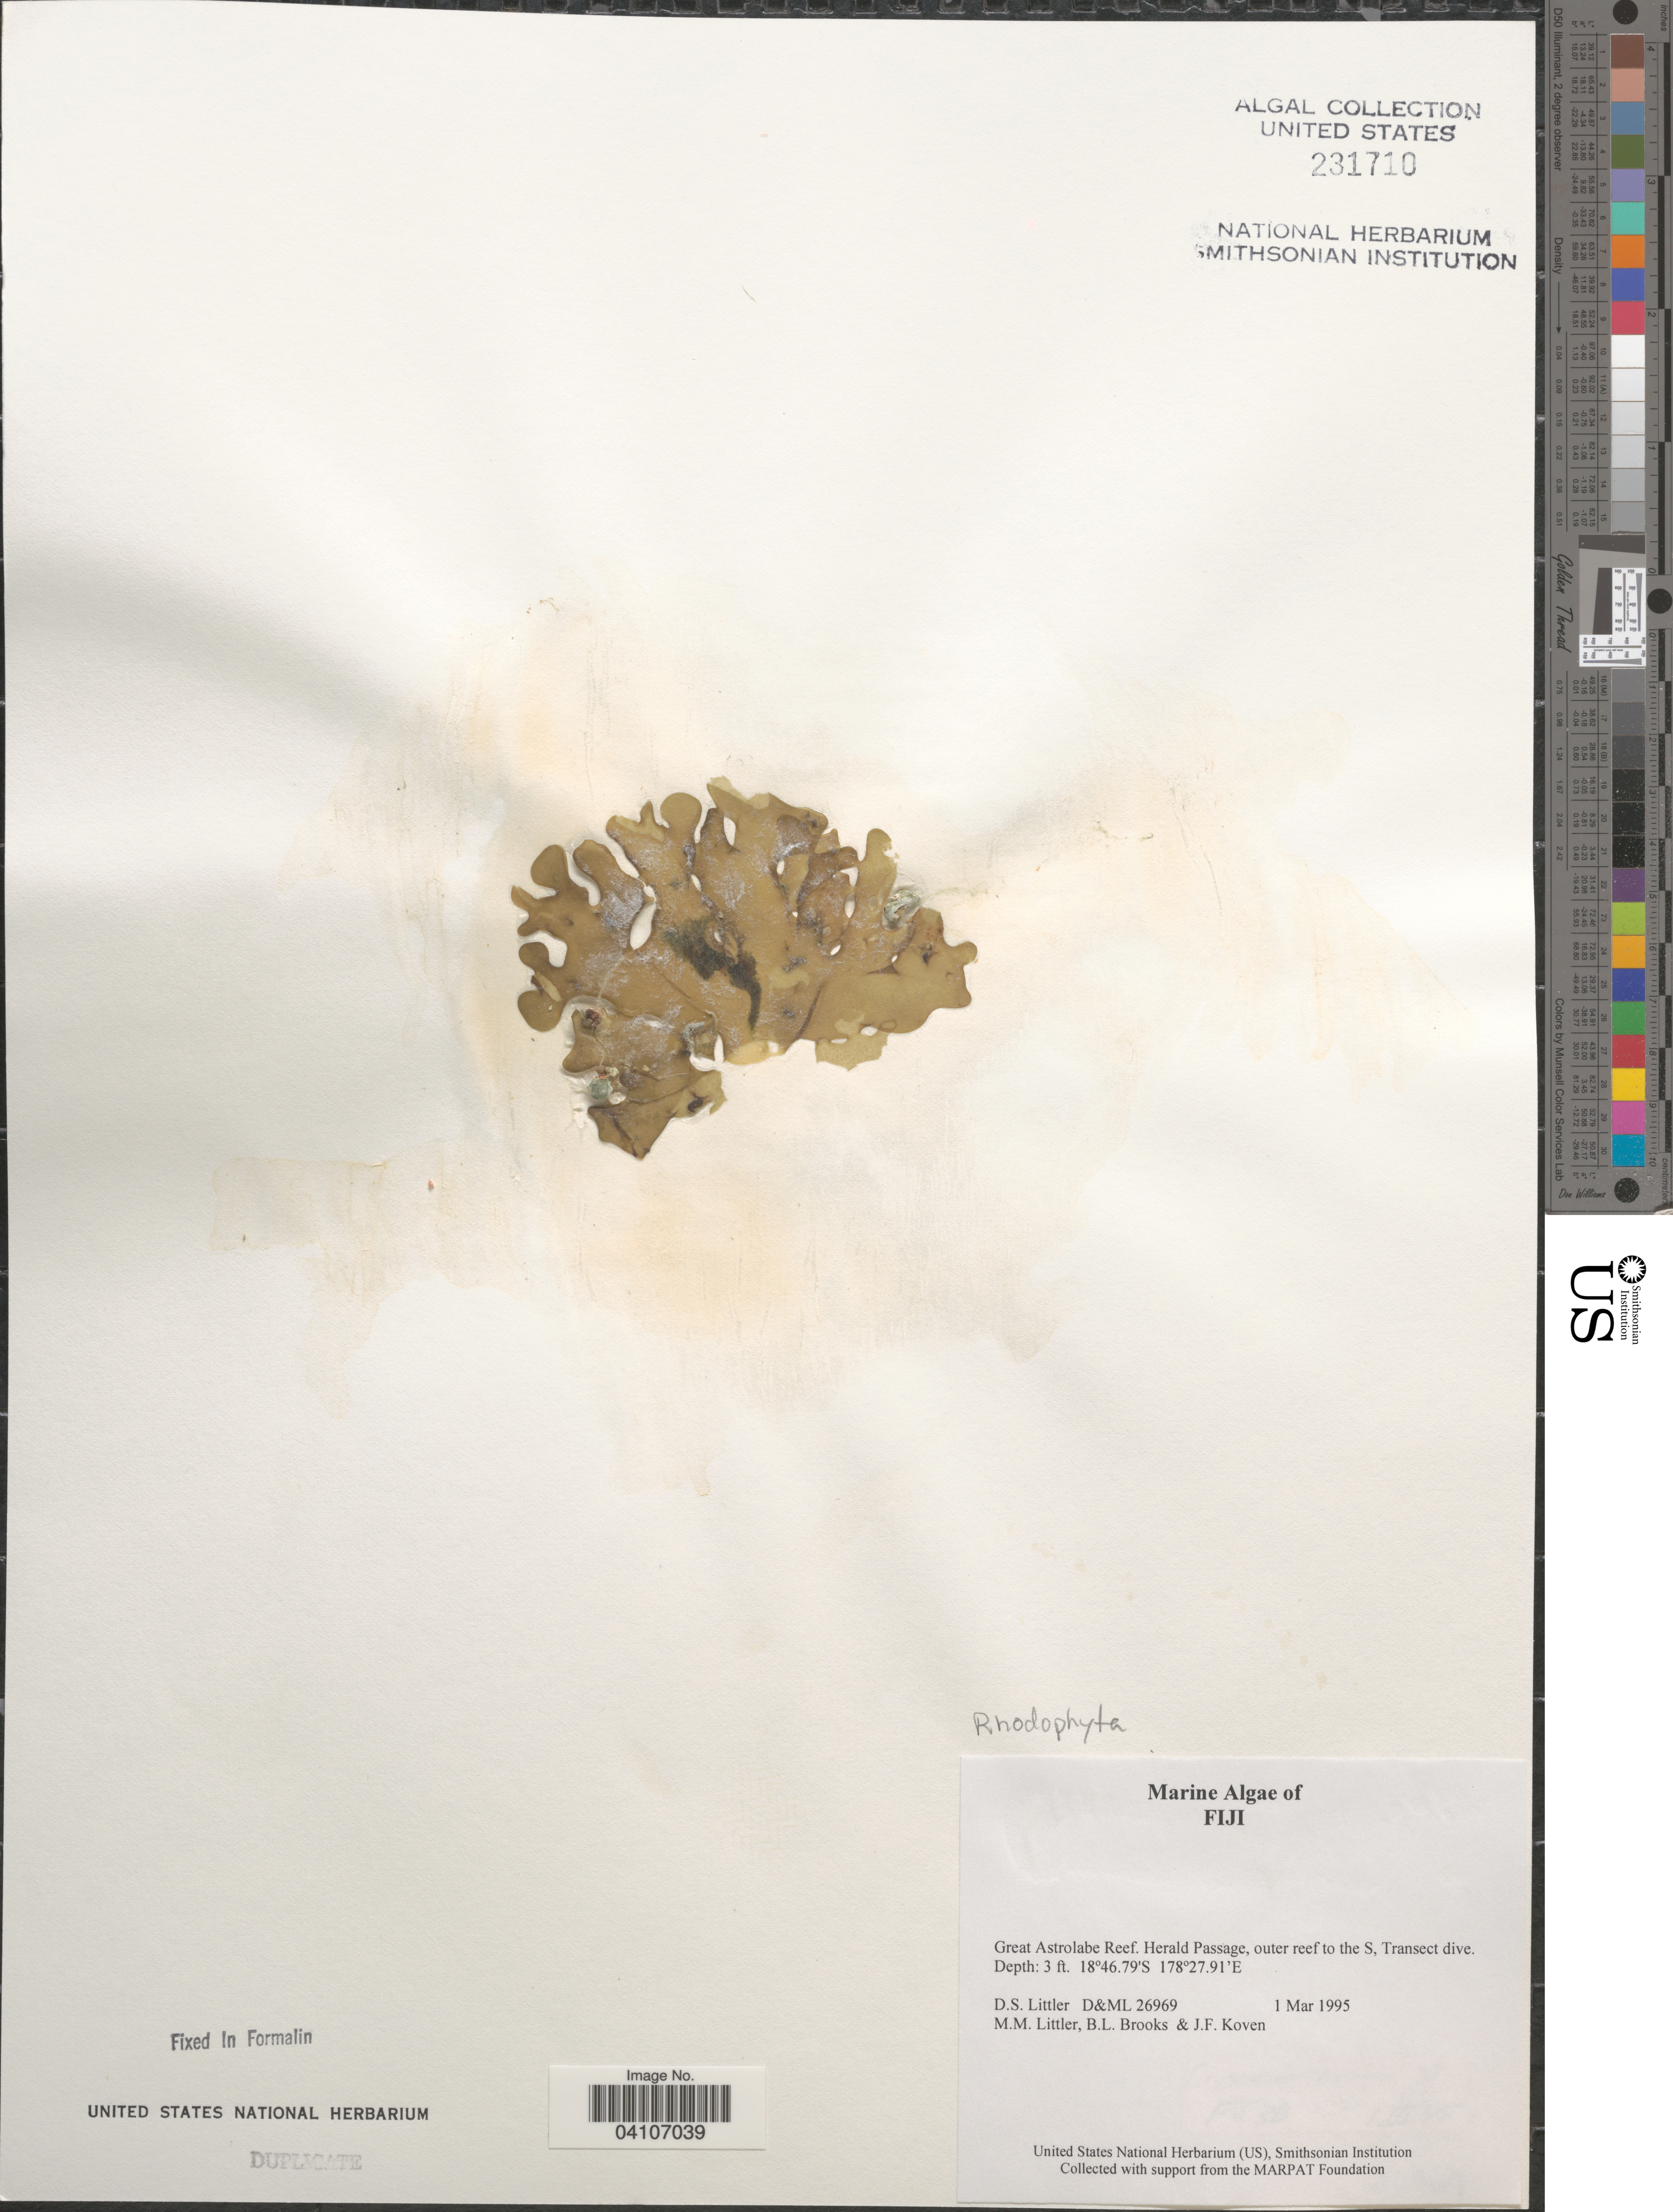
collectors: D. S. Littler, B. Brooks & J. Koven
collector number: D&ML26969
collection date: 1995-03-01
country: Fiji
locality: Great Astrolabe Reef. Herald Passage, outer reef to the S, Transect dive.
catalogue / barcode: US 231710